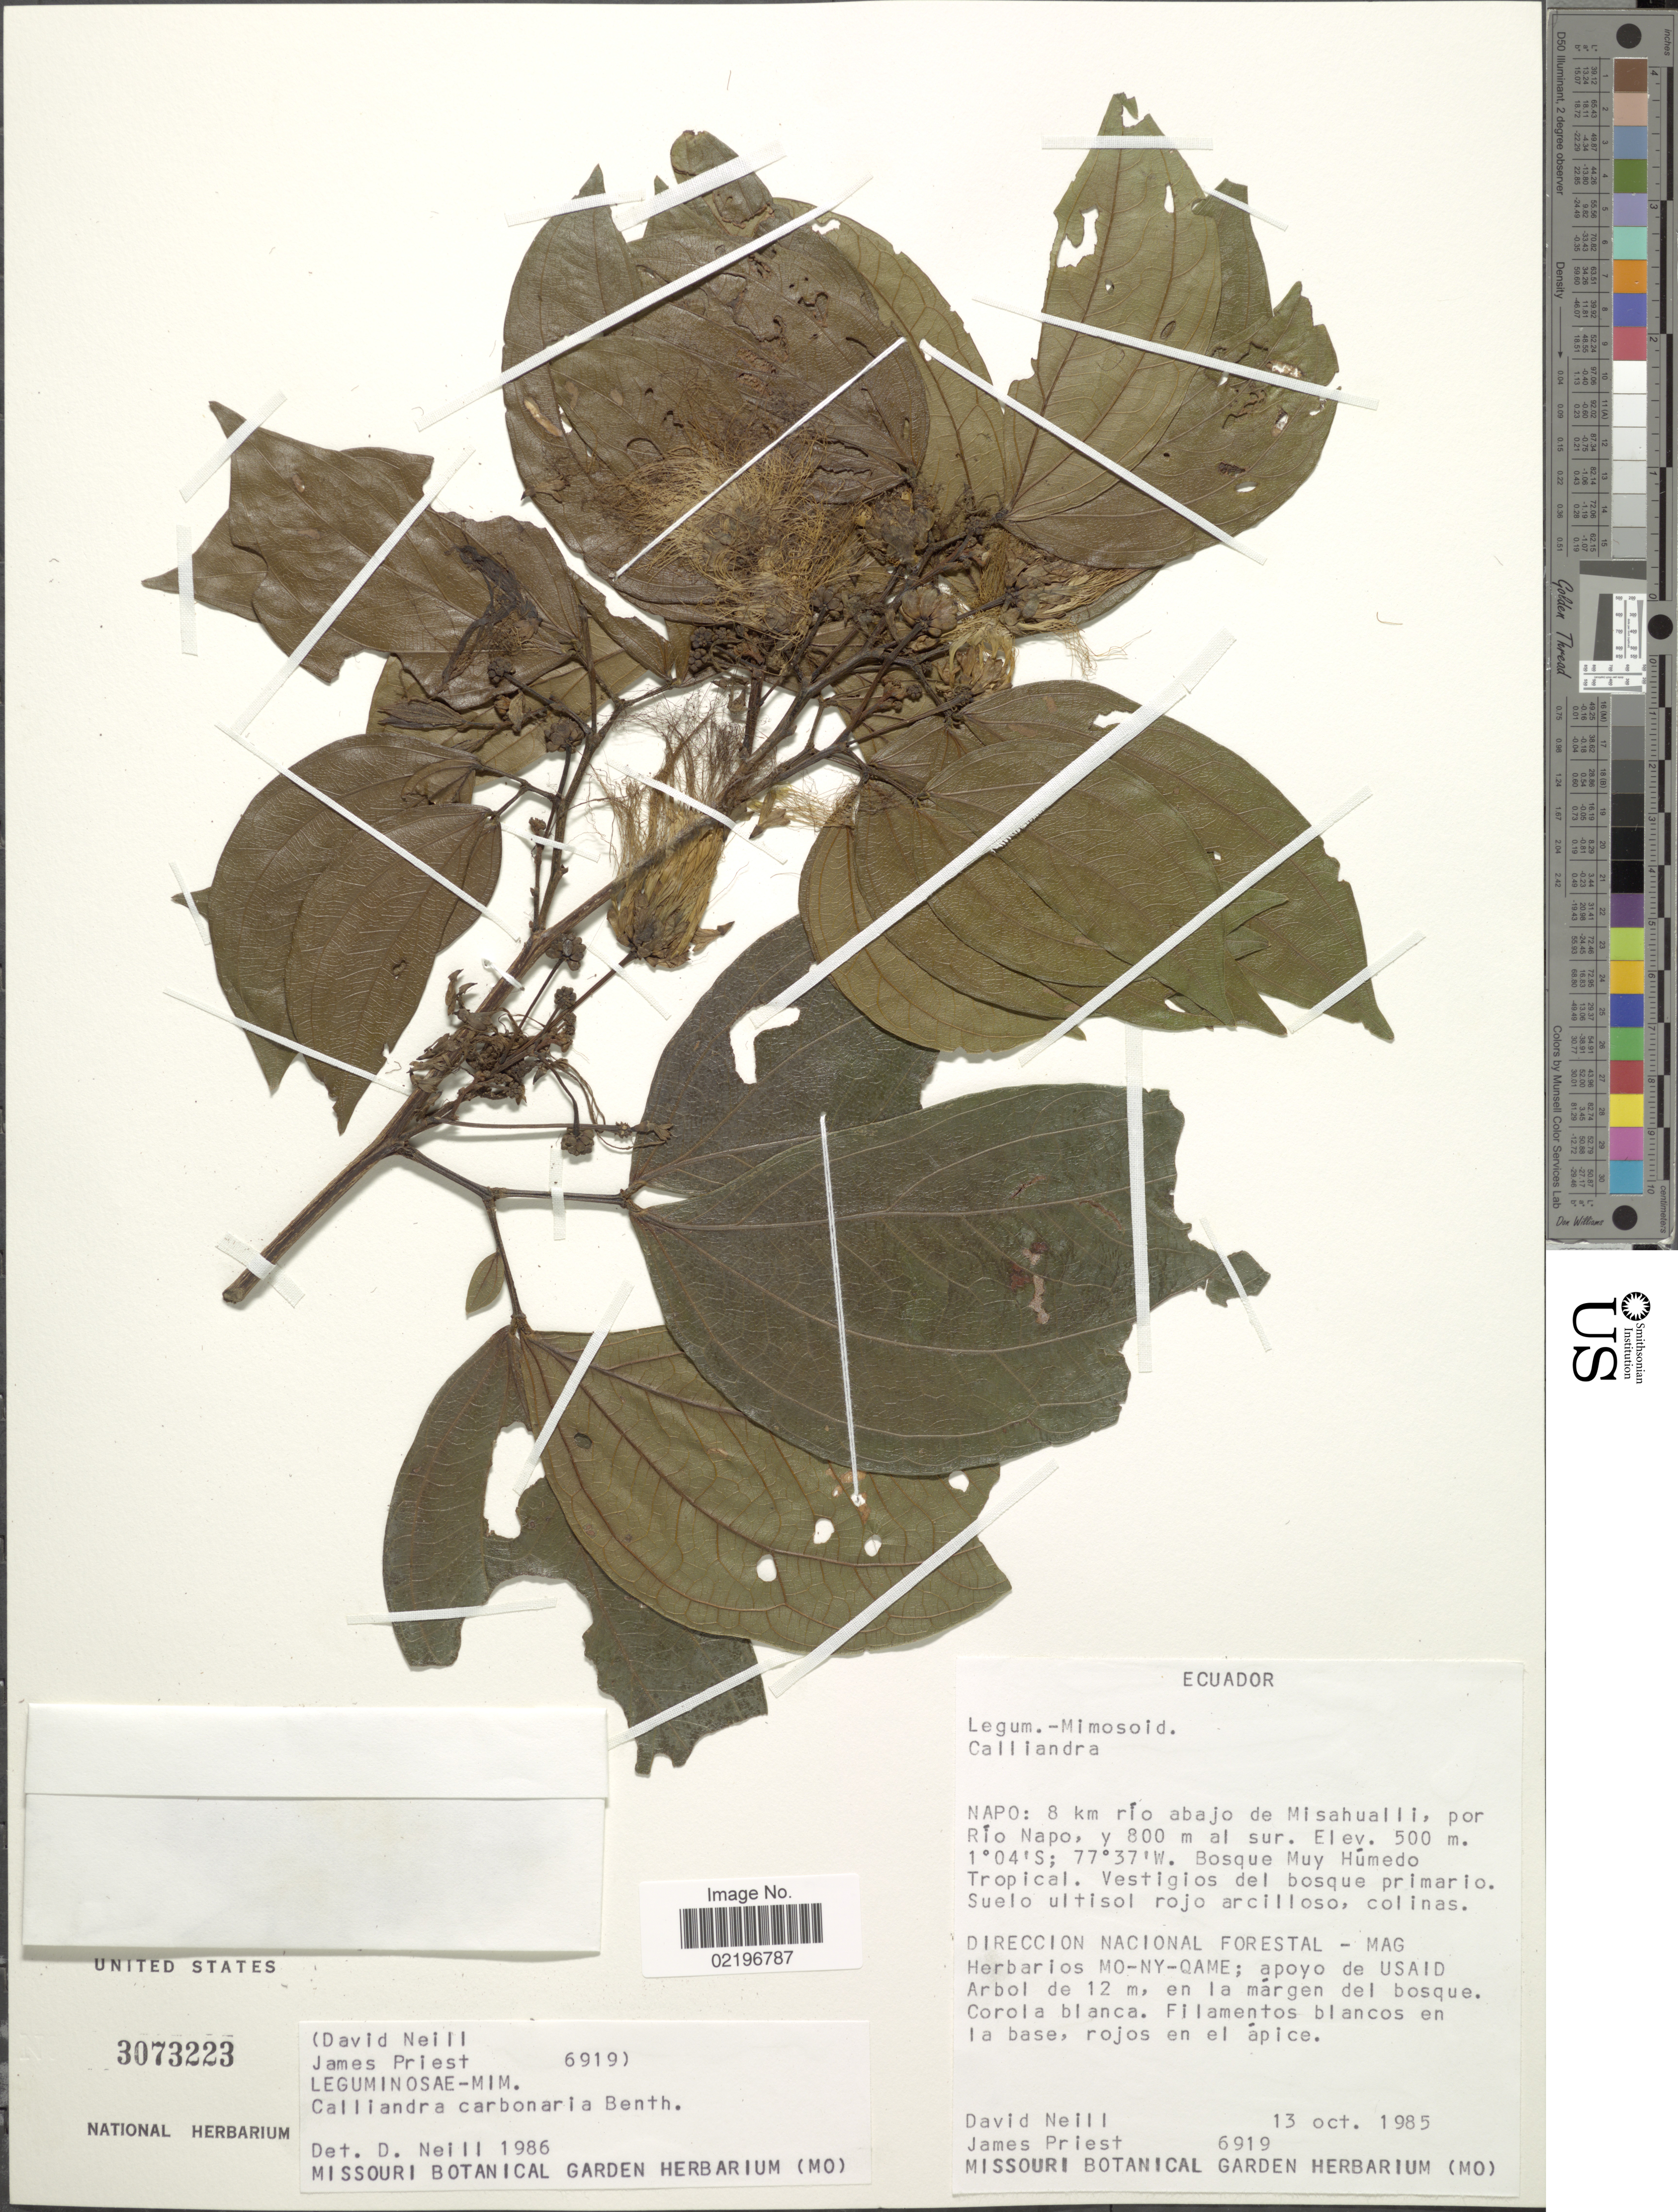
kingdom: Plantae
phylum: Tracheophyta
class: Magnoliopsida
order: Fabales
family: Fabaceae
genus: Calliandra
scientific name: Calliandra trinervia var. paniculans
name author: Barneby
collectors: D. A. Neill & J. Priest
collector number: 6919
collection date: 1985-10-13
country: Ecuador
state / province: Napo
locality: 8 km rio abajo de Misahualli, por Rio Napo, y 800 m al sur.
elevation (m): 500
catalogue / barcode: US 3073223